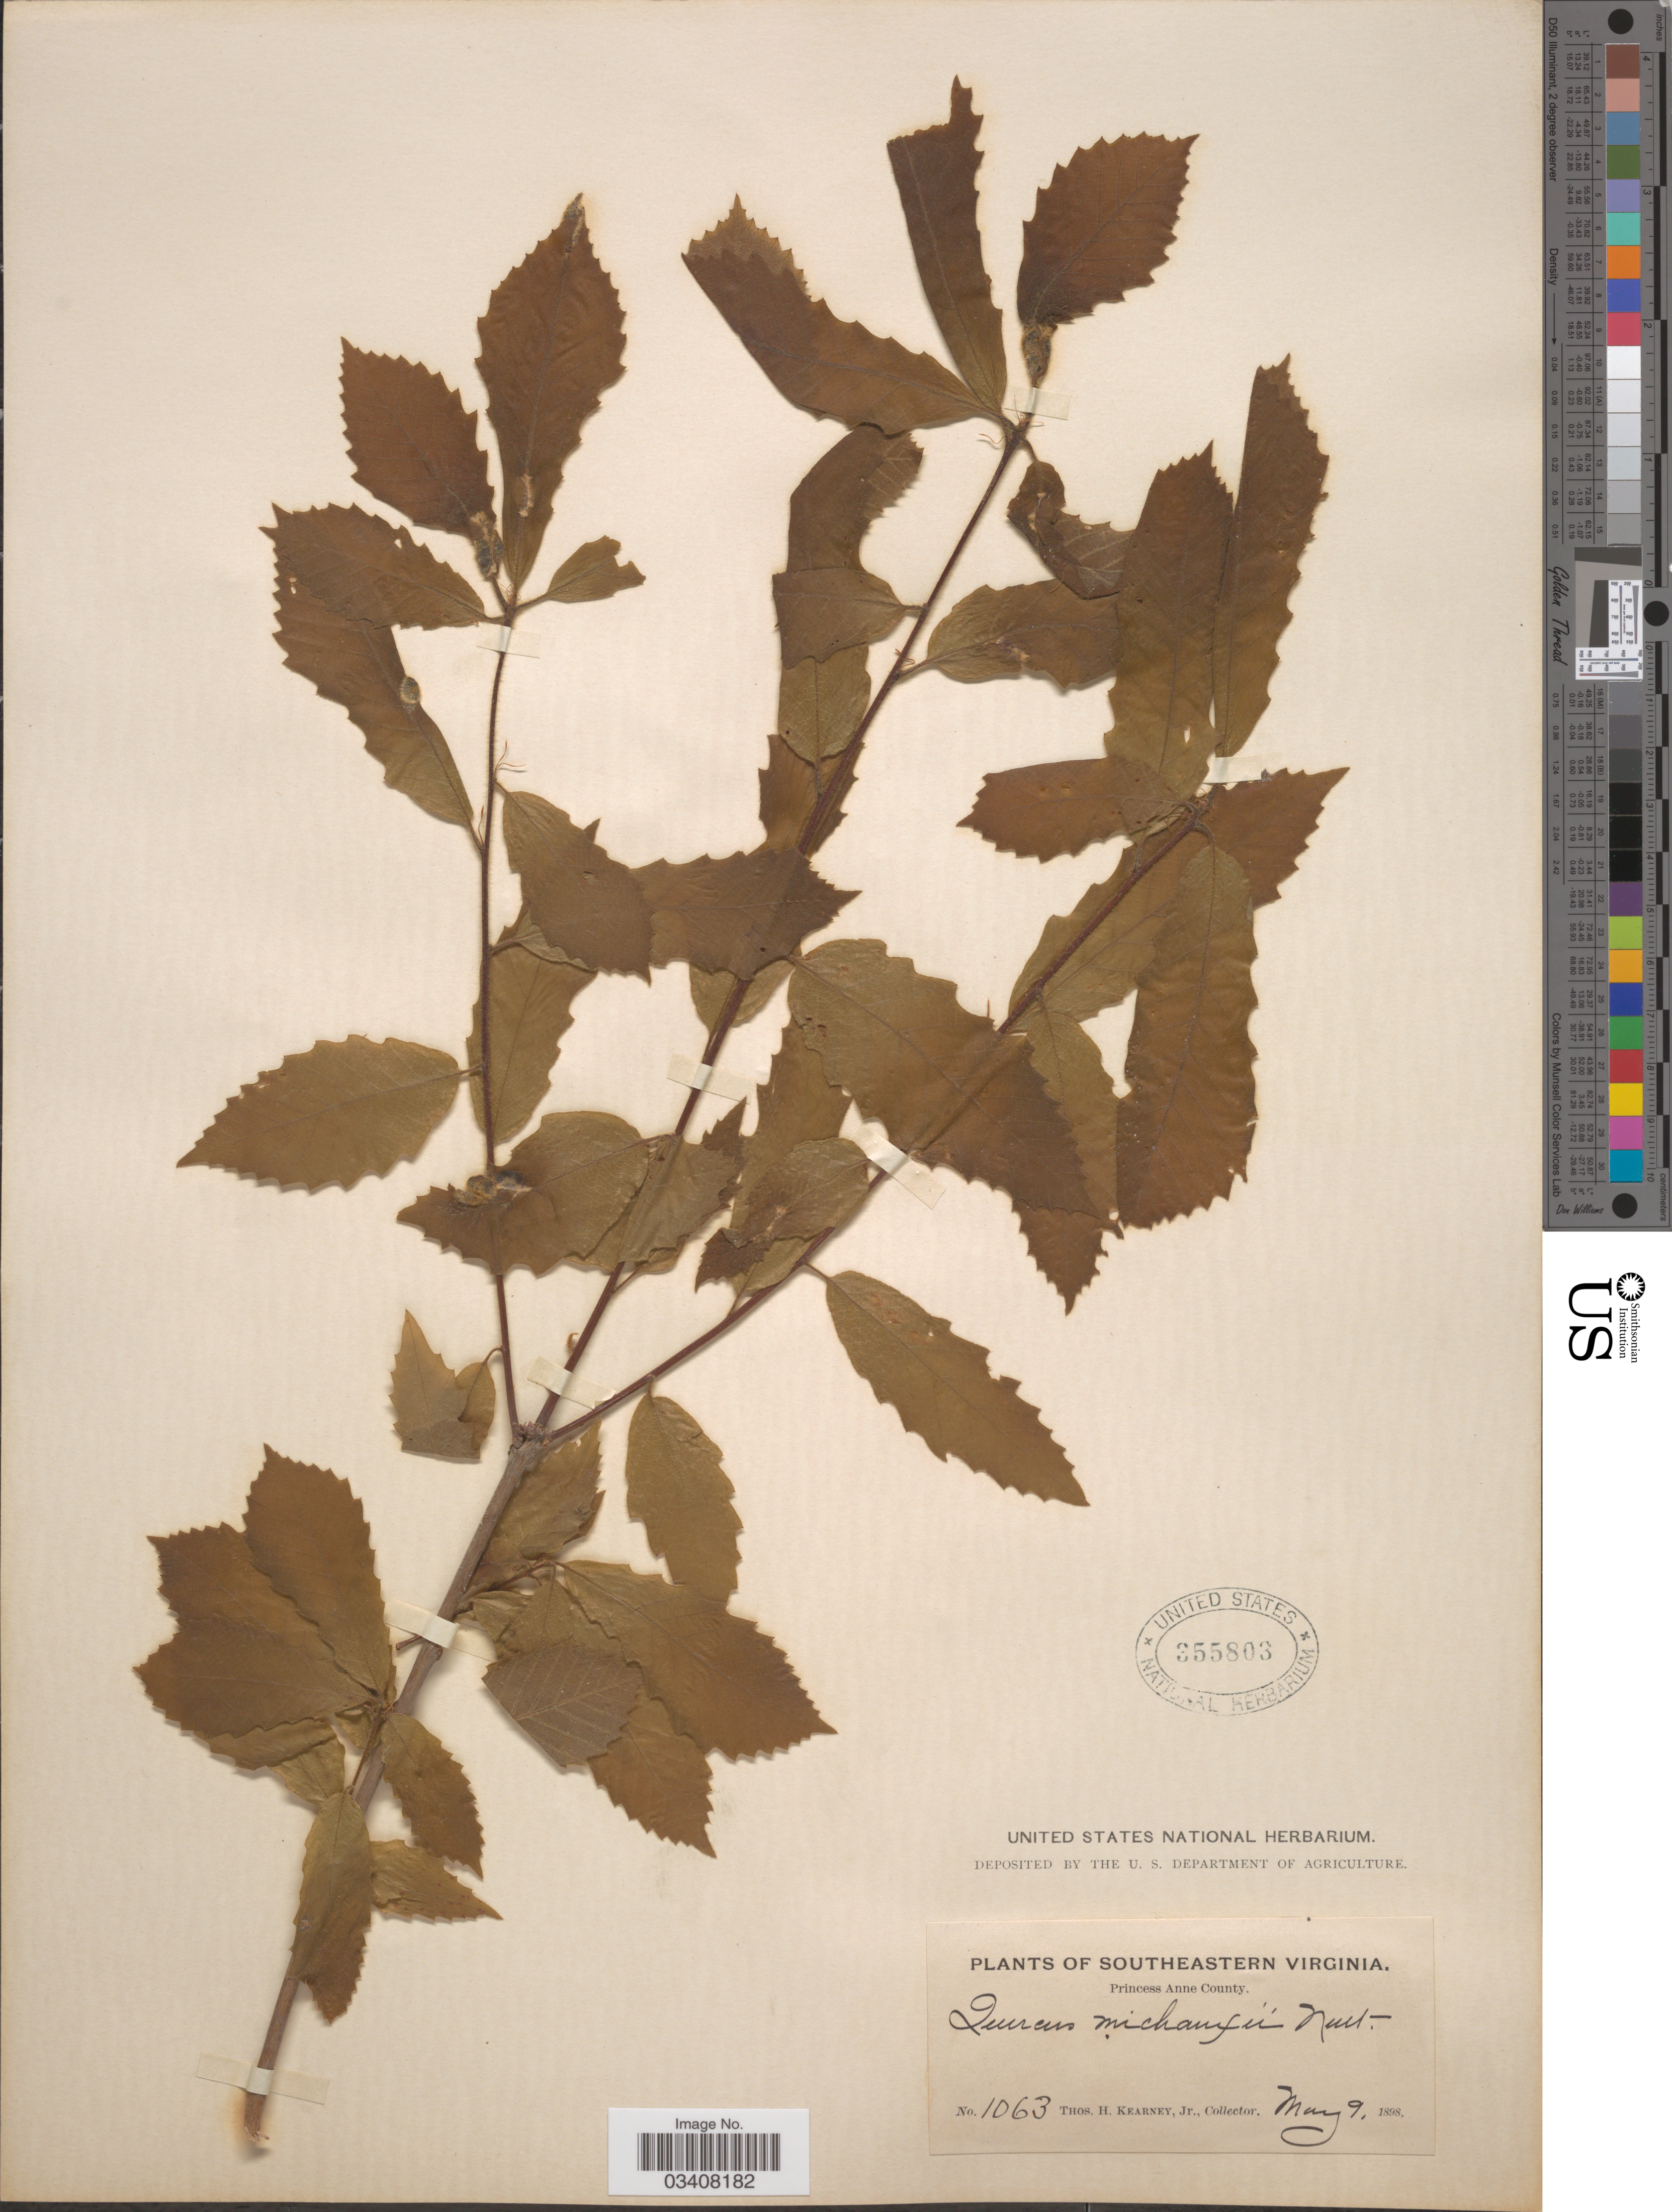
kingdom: Plantae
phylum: Tracheophyta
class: Magnoliopsida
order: Fagales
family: Fagaceae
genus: Quercus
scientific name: Quercus prinus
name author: L.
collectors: T. H. Kearney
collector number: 1063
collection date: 1898-05-09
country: United States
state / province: Virginia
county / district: City of Virginia Beach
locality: Southeastern Virginia. Princess Anne County.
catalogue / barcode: US 355803